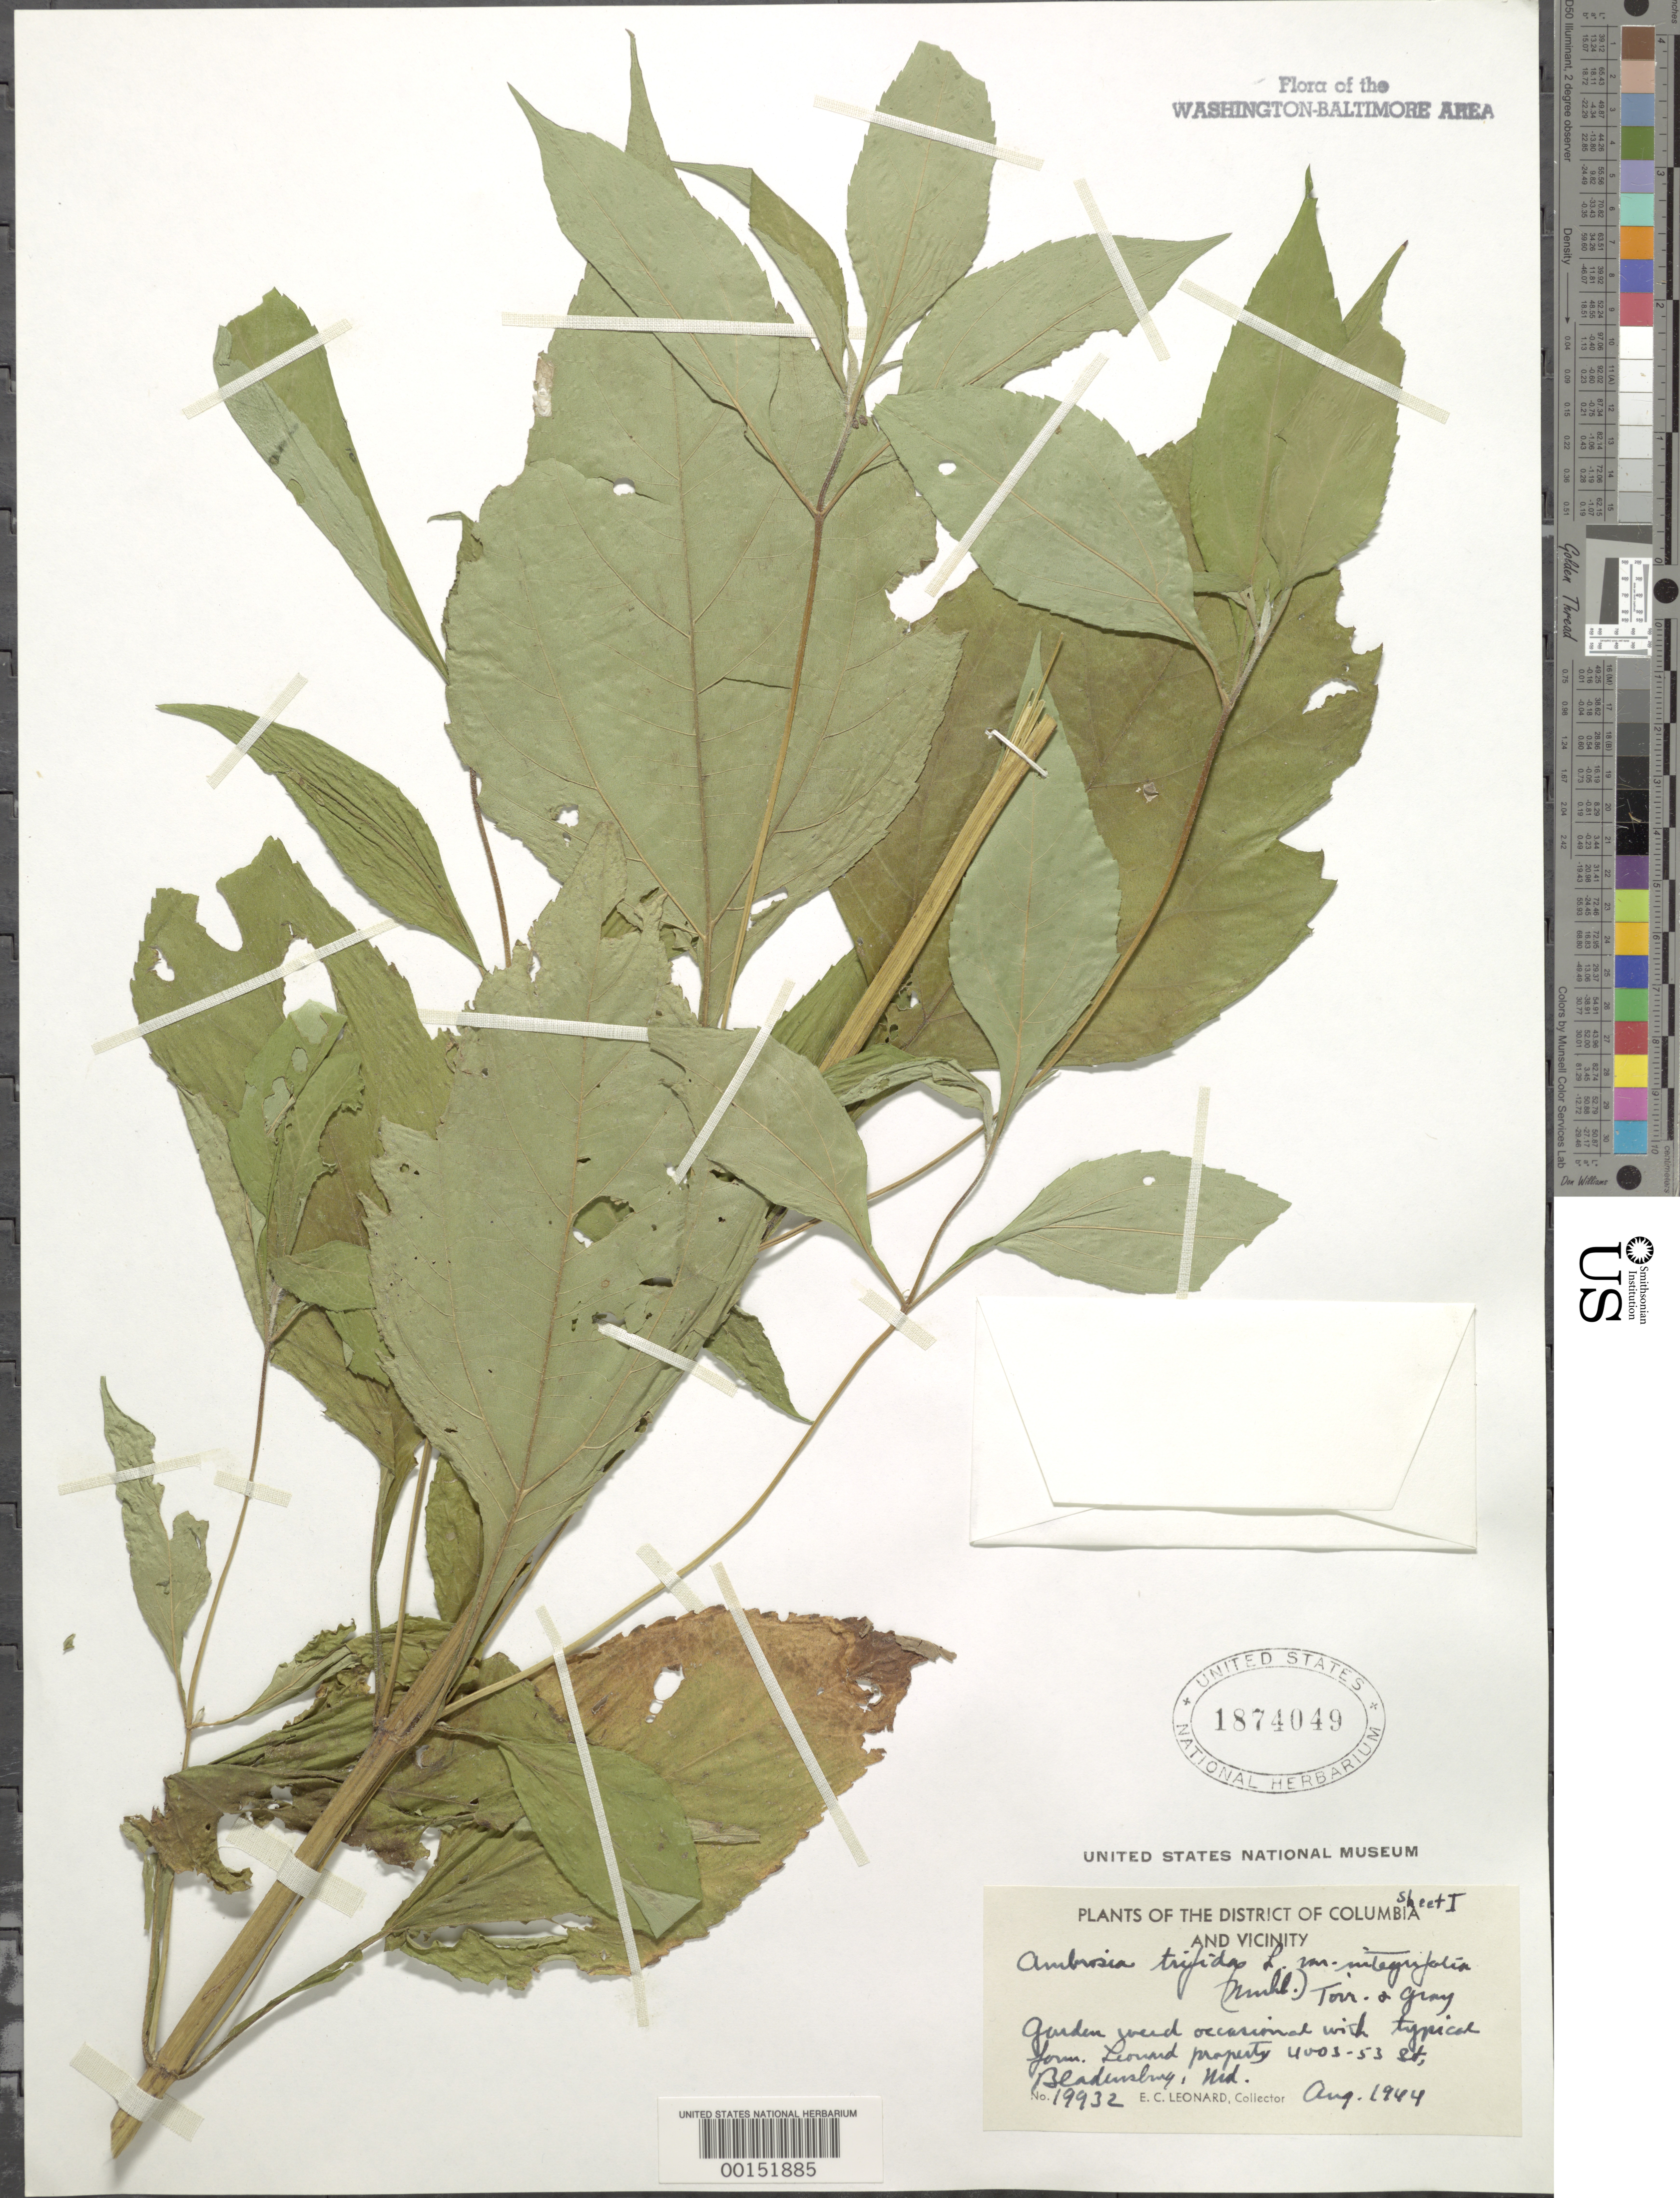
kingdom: Plantae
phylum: Tracheophyta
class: Magnoliopsida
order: Asterales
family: Asteraceae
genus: Ambrosia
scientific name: Ambrosia trifida f. integrifolia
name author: (Muhl.) Fernald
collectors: E. C. Leonard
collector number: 19932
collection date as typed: Aug 1944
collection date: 1944-08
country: United States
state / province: Maryland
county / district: Prince George's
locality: Bladensburg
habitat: Garden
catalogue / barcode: US 1874049